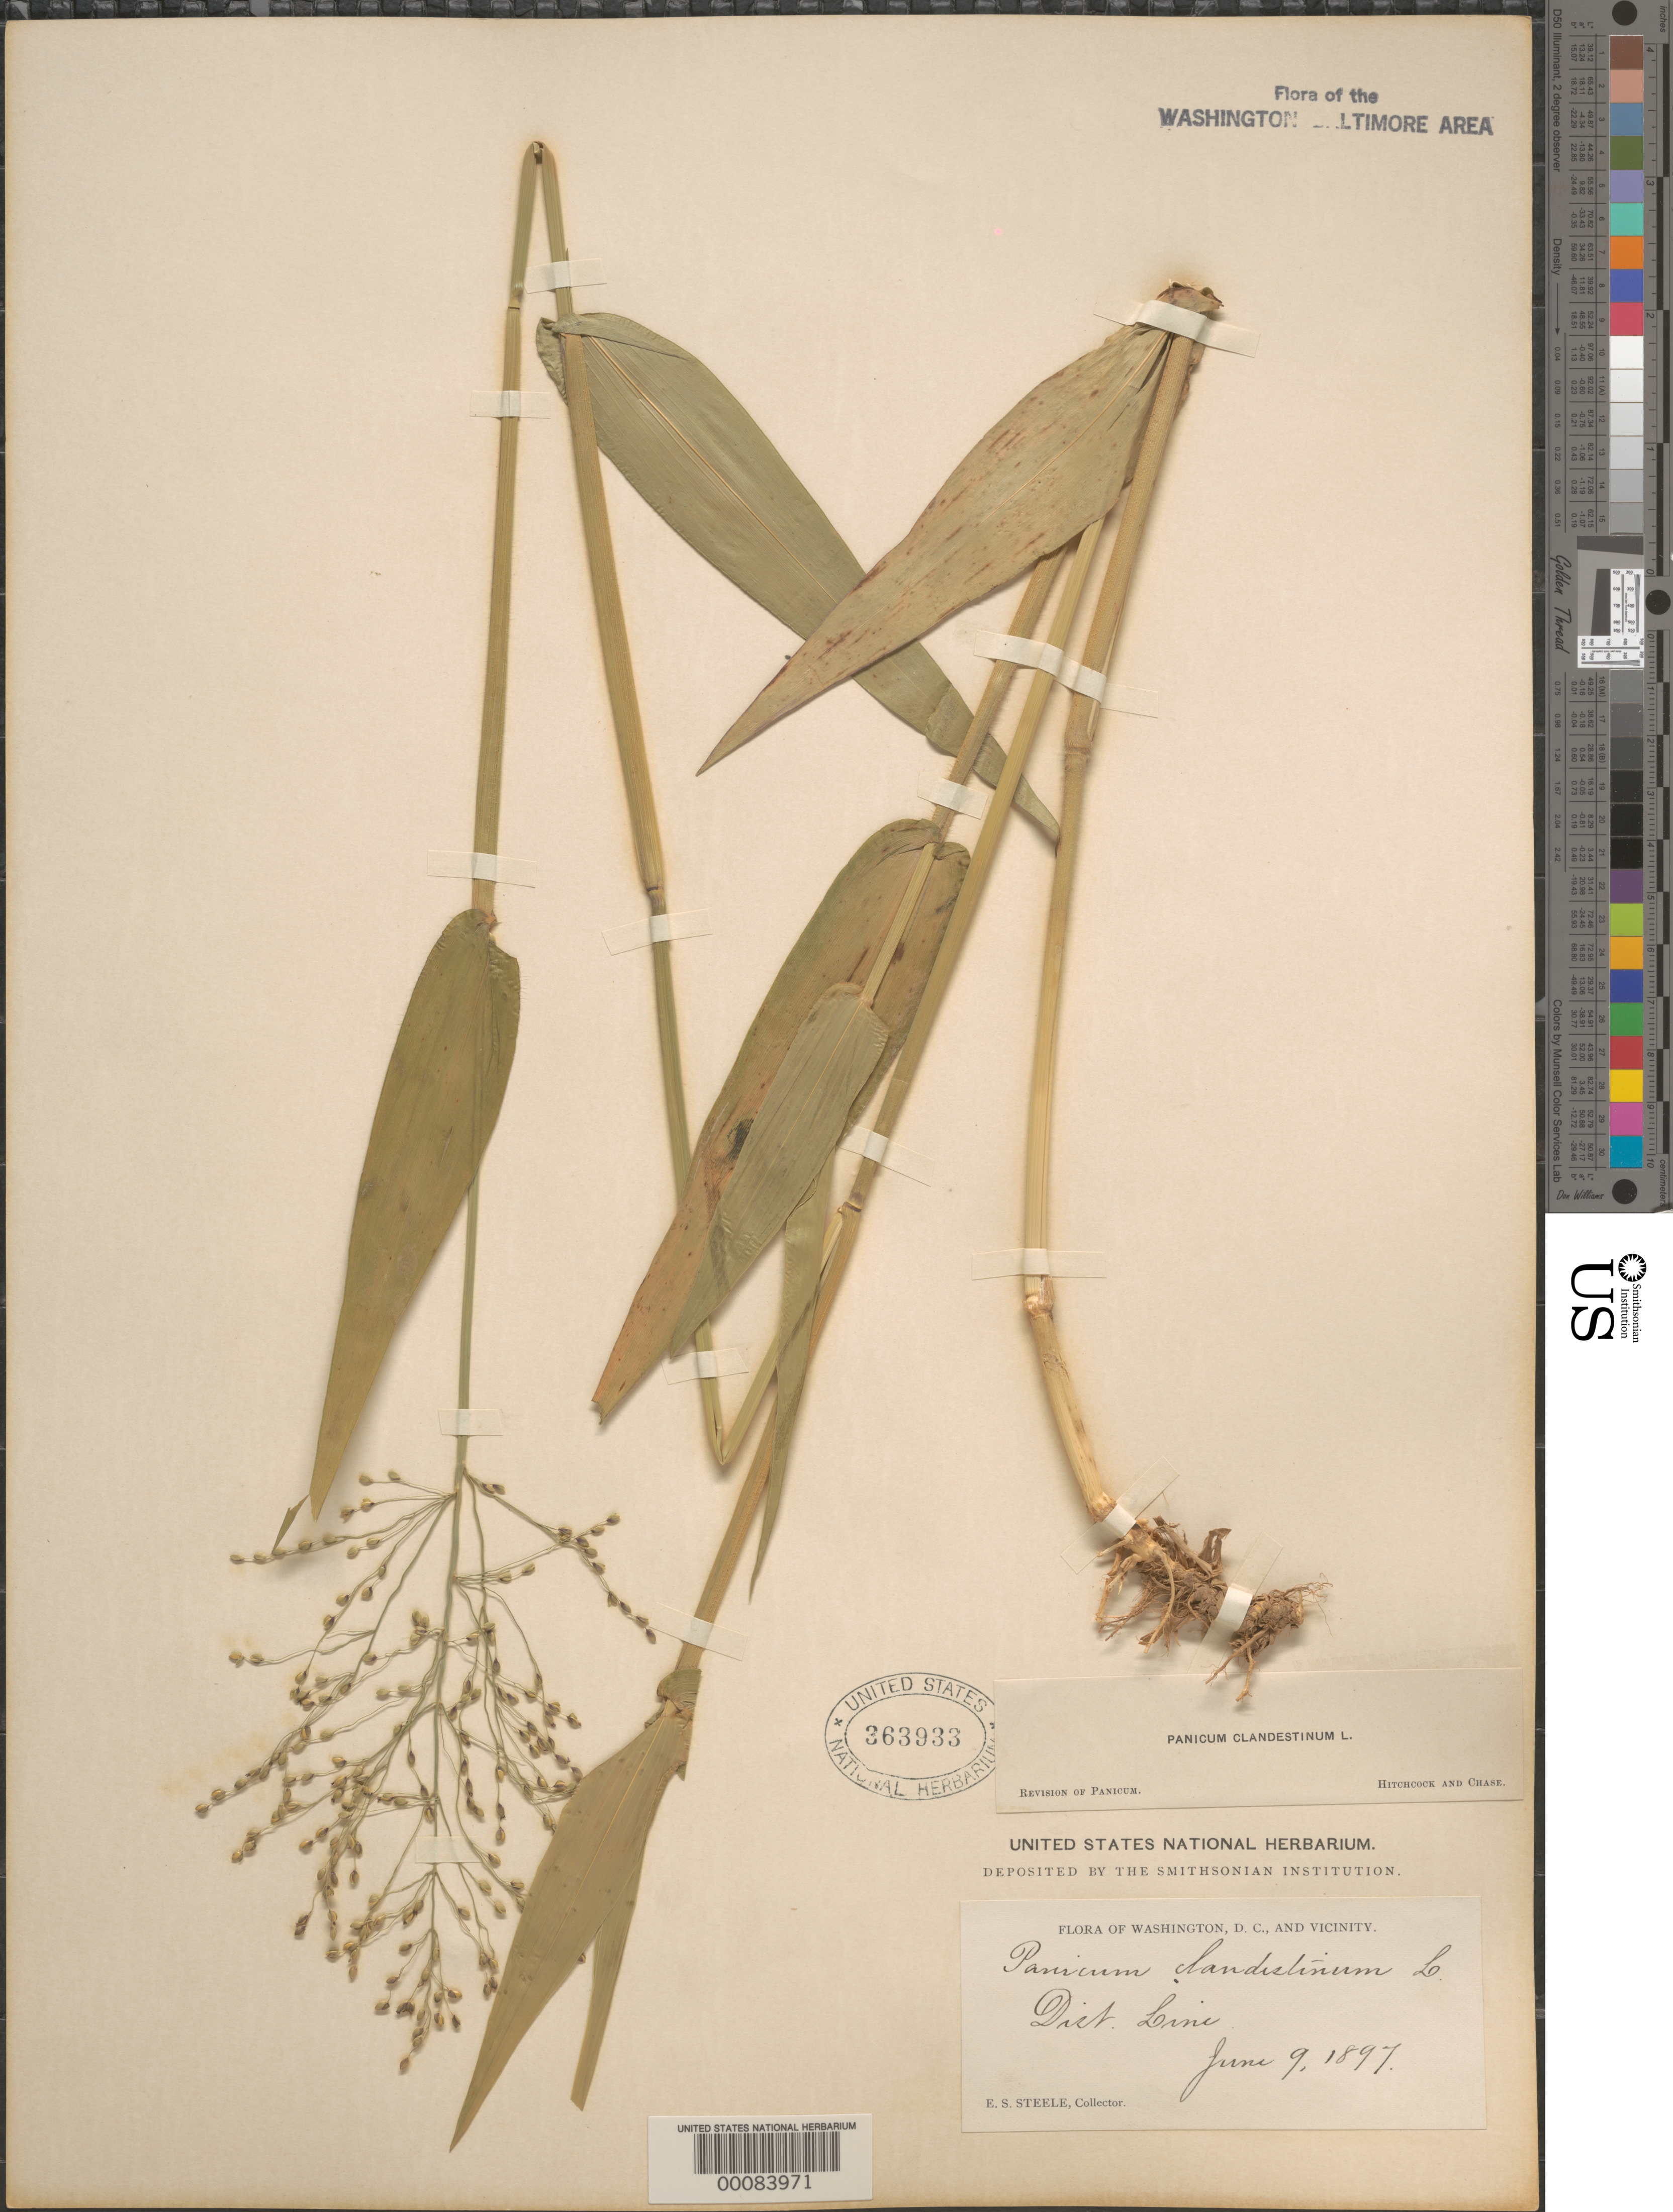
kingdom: Plantae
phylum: Tracheophyta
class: Liliopsida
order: Poales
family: Poaceae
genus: Dichanthelium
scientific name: Dichanthelium clandestinum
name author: (L.) Gould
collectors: E. Steele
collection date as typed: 09 Jun 1897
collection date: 1897-06-09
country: United States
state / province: District of Columbia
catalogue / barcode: US 363933